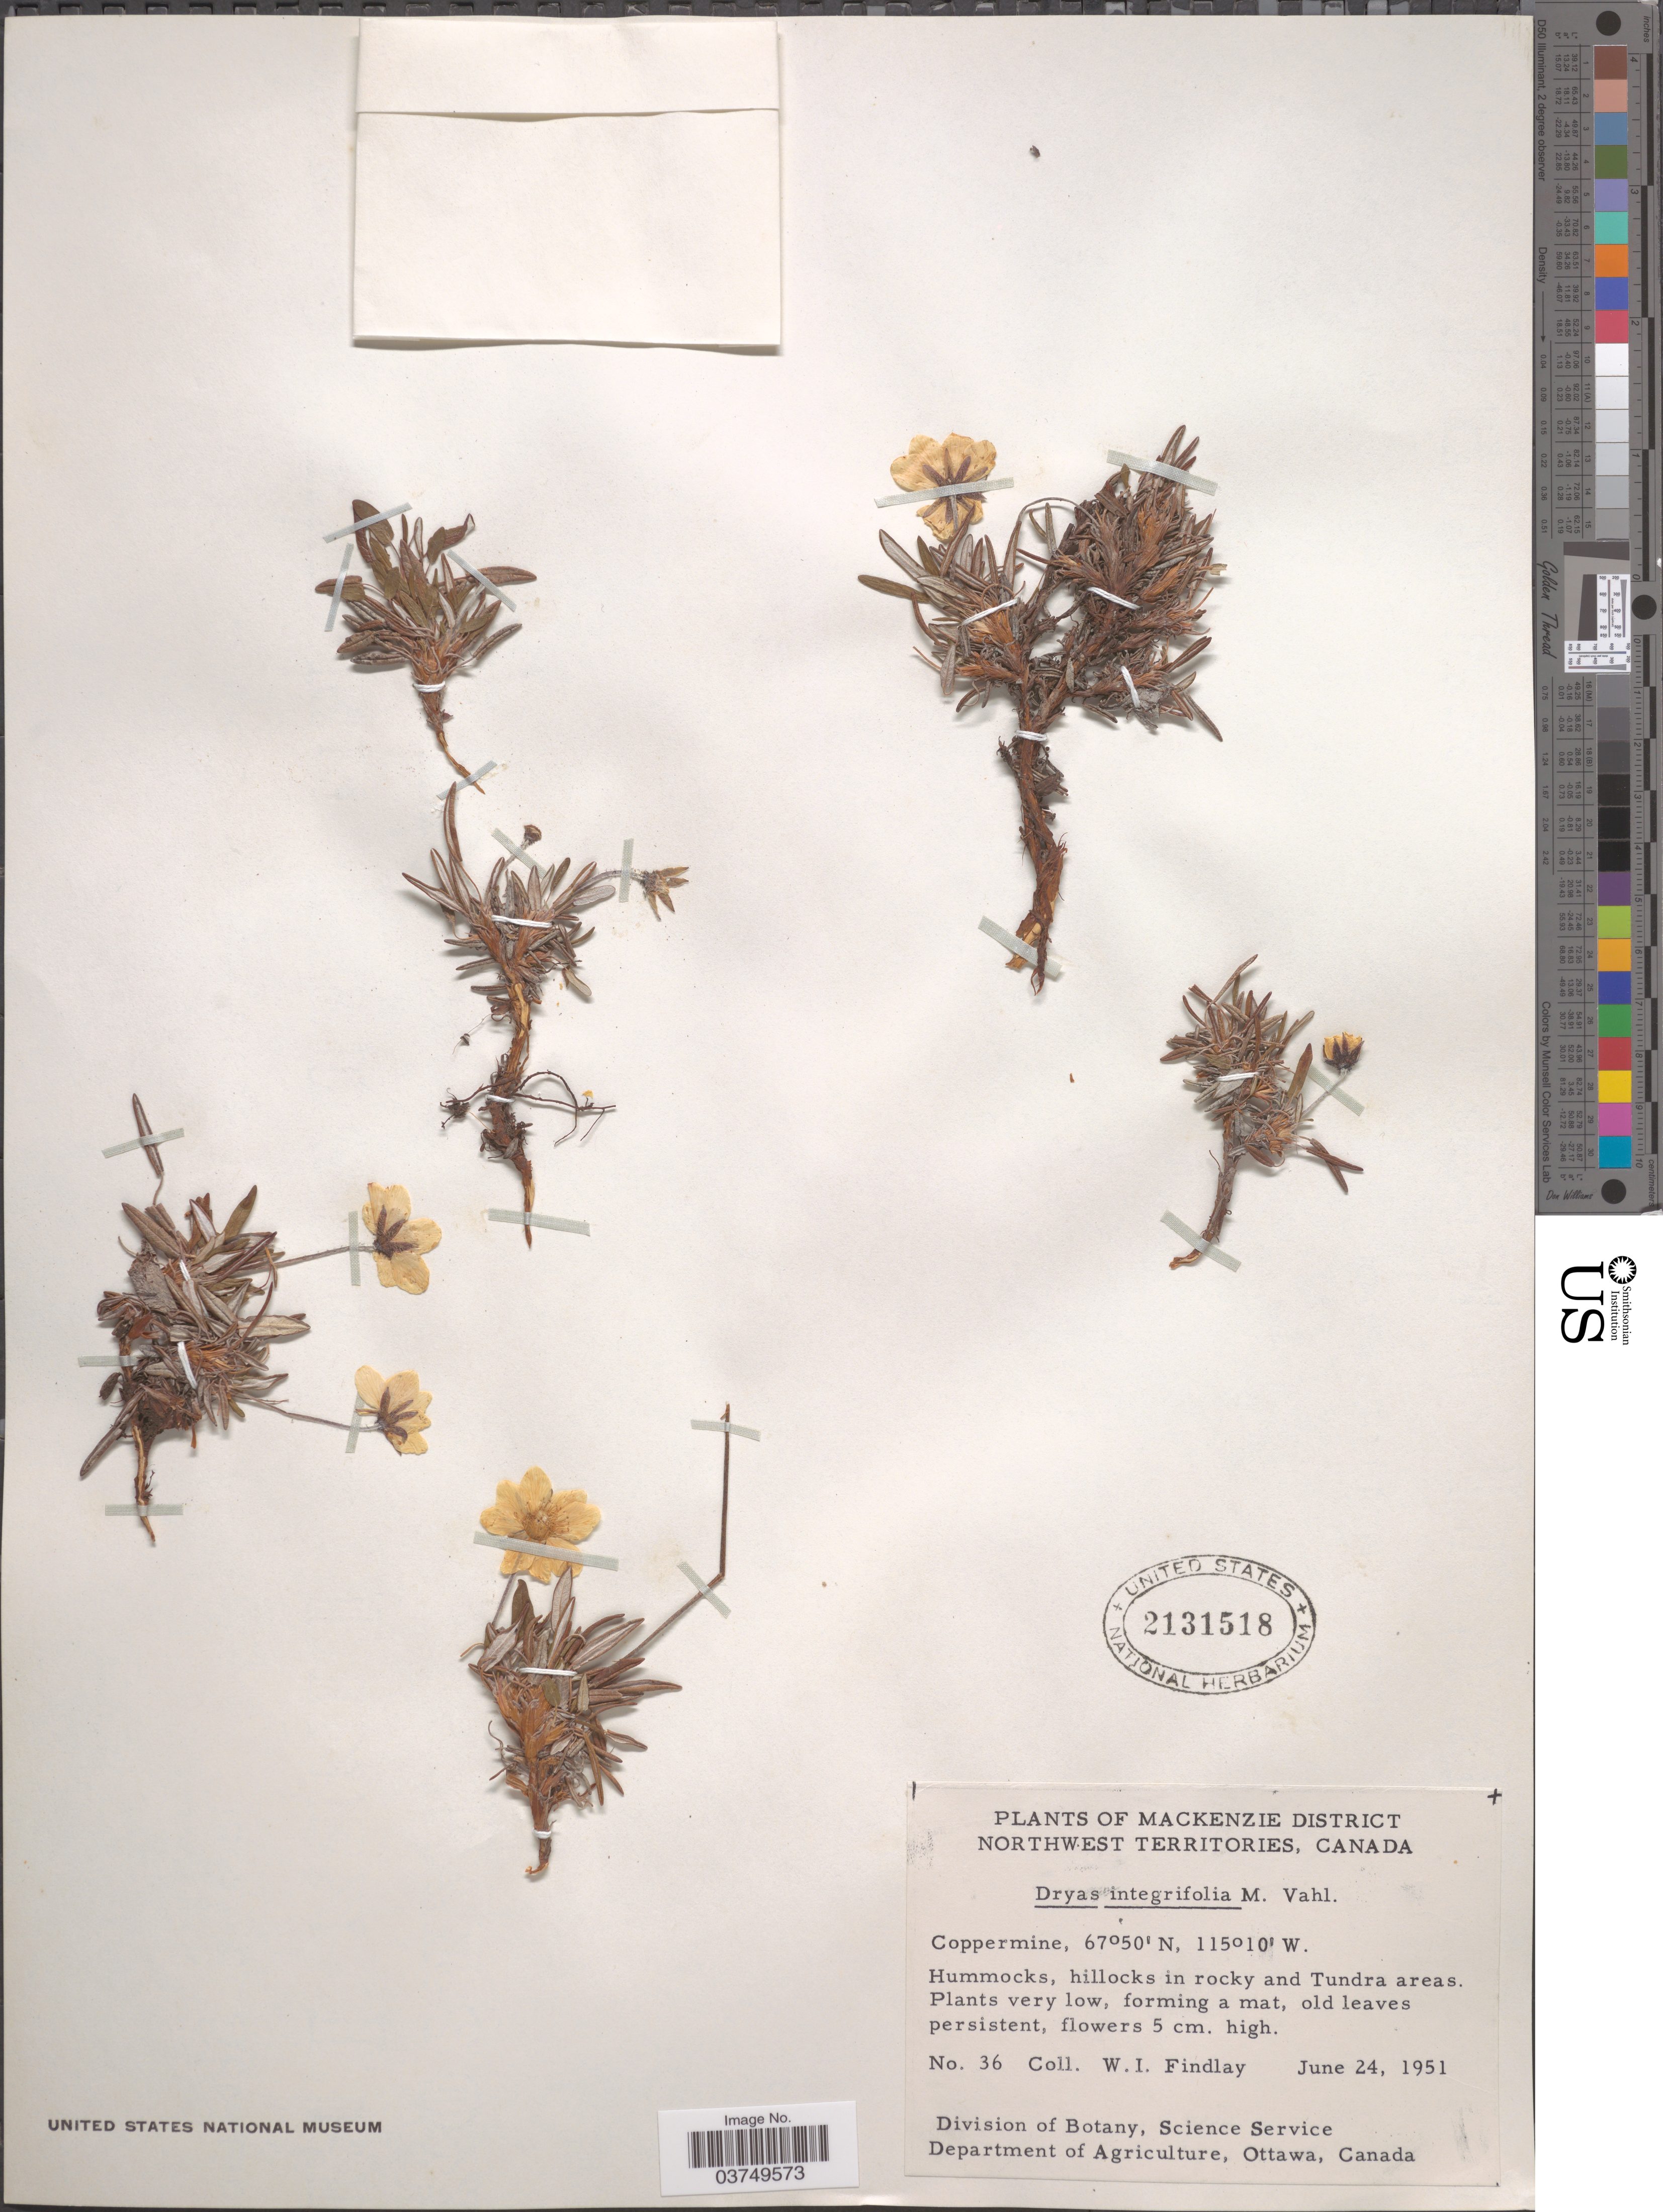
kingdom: Plantae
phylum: Tracheophyta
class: Magnoliopsida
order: Rosales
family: Rosaceae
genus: Dryas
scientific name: Dryas integrifolia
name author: Vahl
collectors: W. Findlay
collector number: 36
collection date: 1951-06-24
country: Canada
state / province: Northwest Territories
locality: Mackenzie District. Coppermine. Hummocks, hillocks in rocky and Tundra areas.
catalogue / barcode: US 2131518